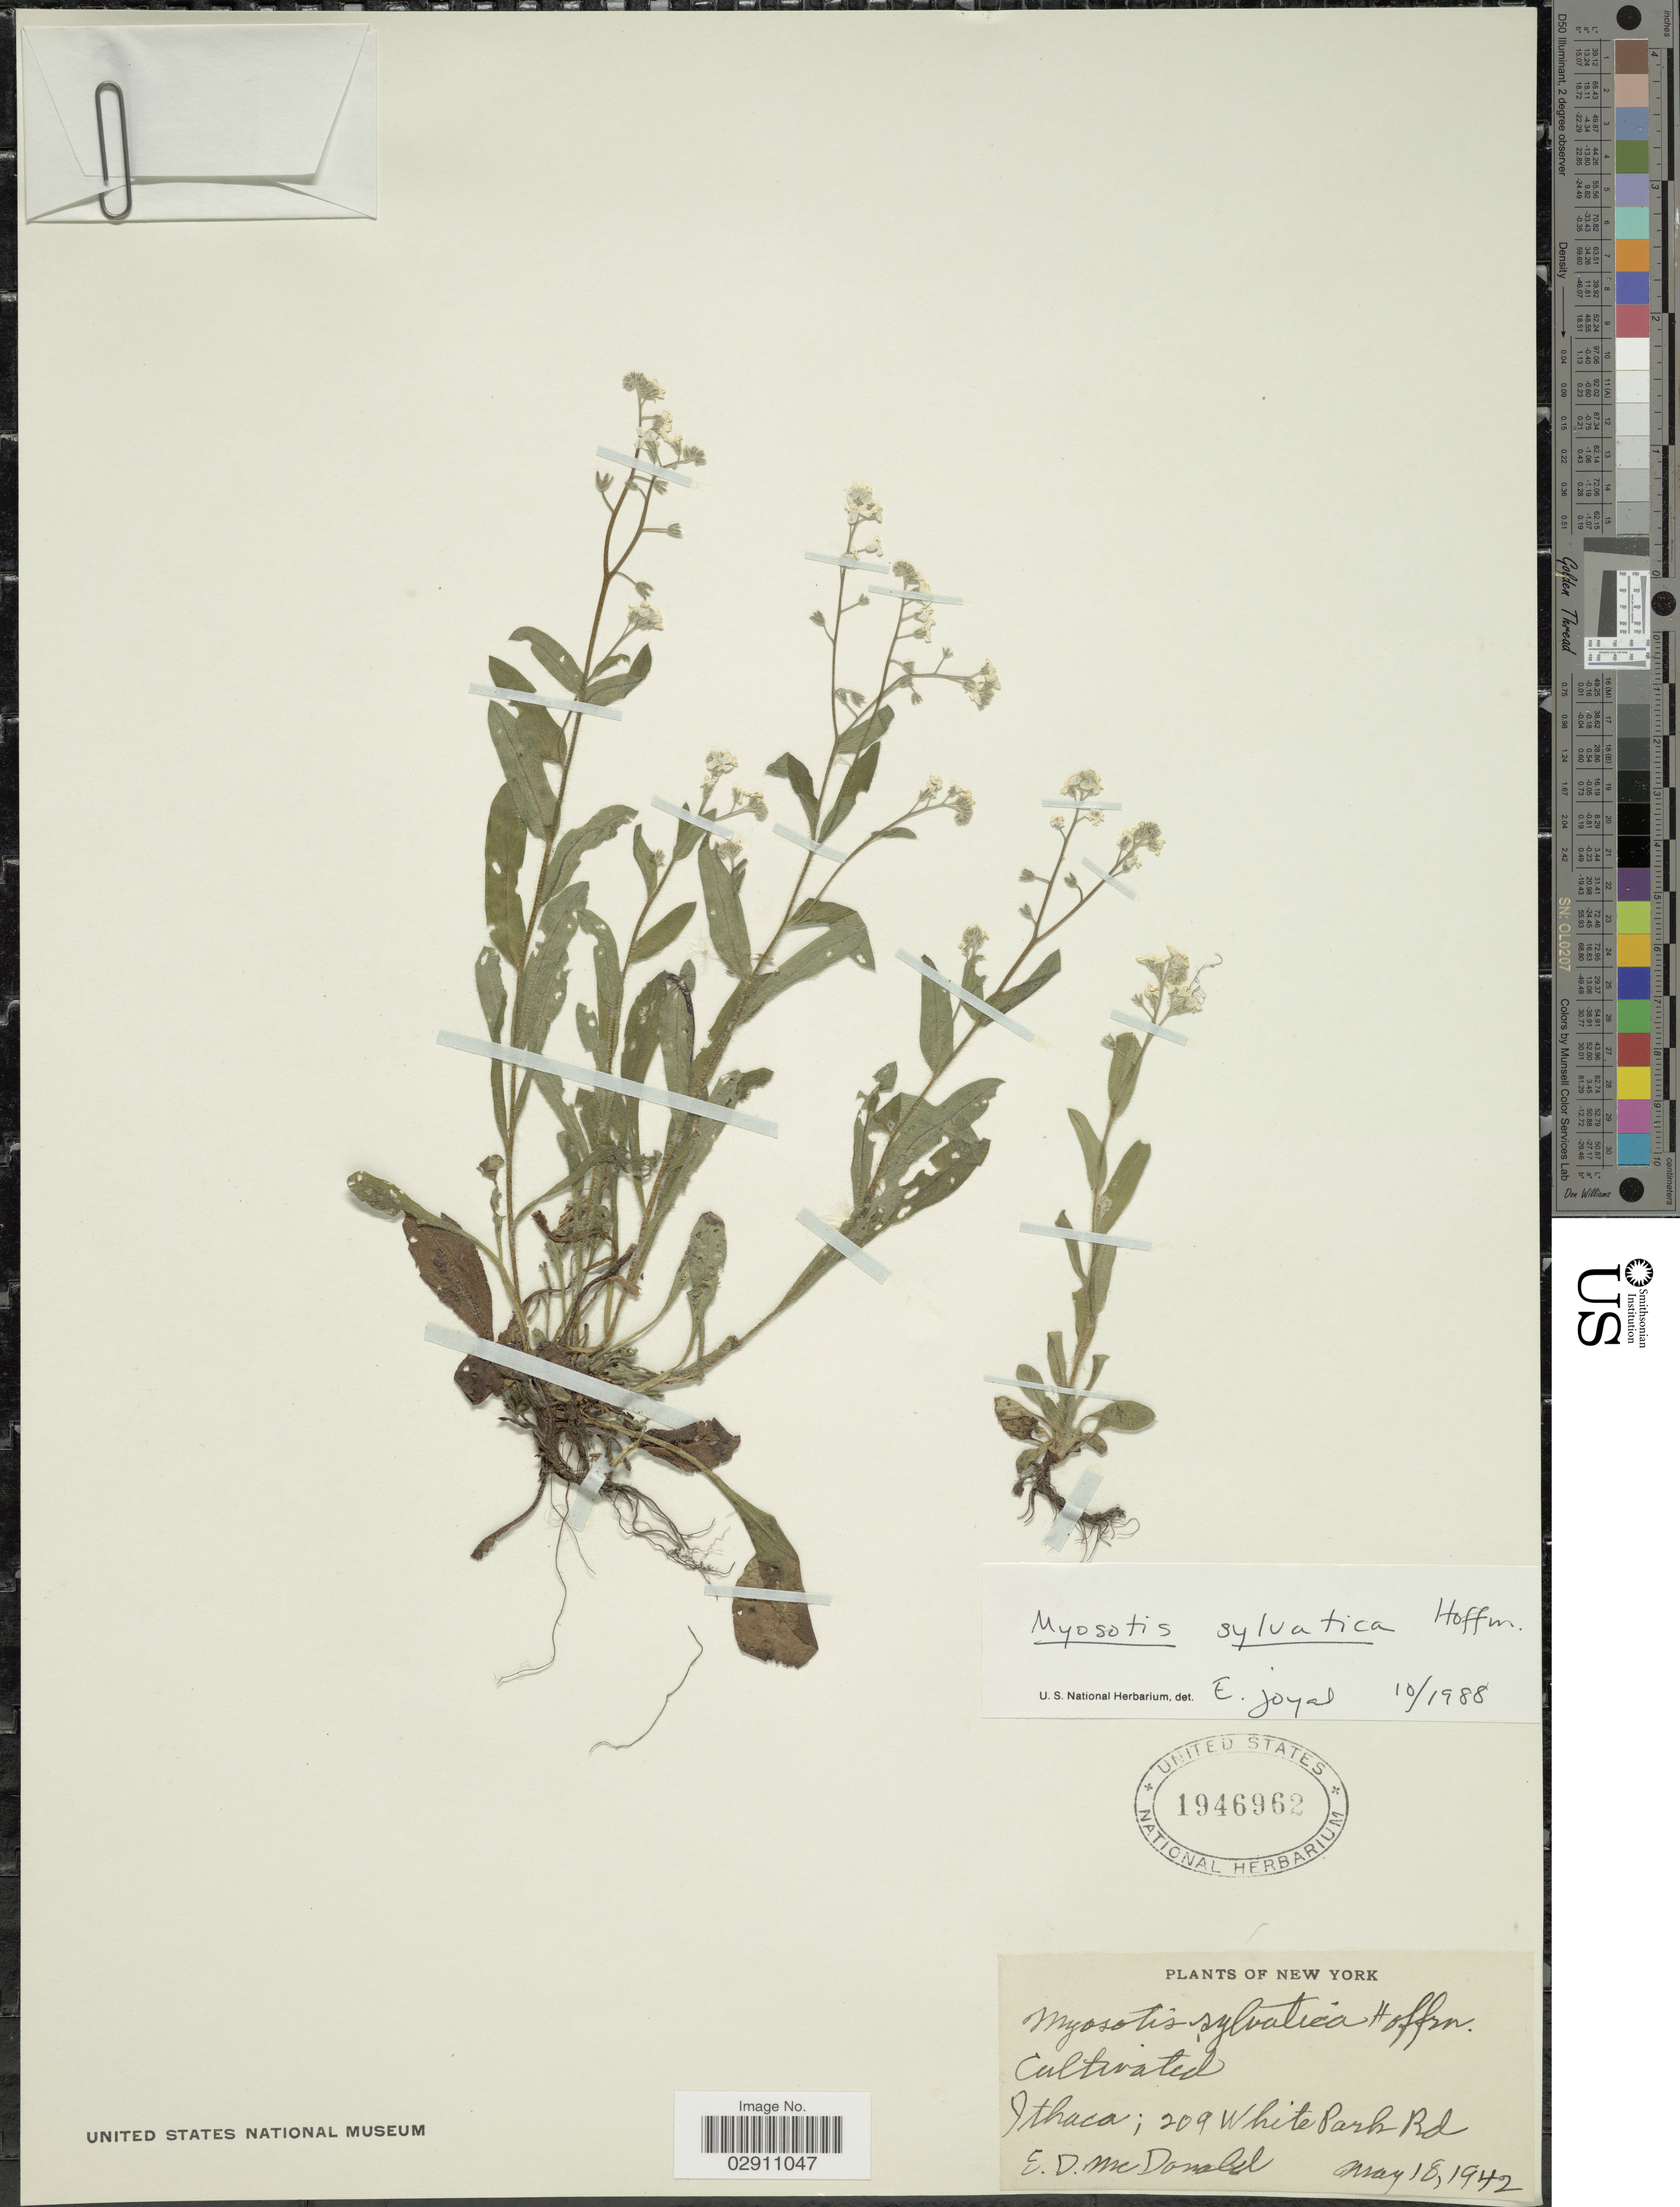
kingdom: Plantae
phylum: Tracheophyta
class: Magnoliopsida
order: Boraginales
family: Boraginaceae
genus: Myosotis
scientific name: Myosotis sylvatica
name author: Ehrh. ex Hoffm.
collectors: E. D. McDonald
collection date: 1942-05-18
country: United States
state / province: New York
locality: Ithaca; 209 White Park Rd.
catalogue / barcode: US 1946962